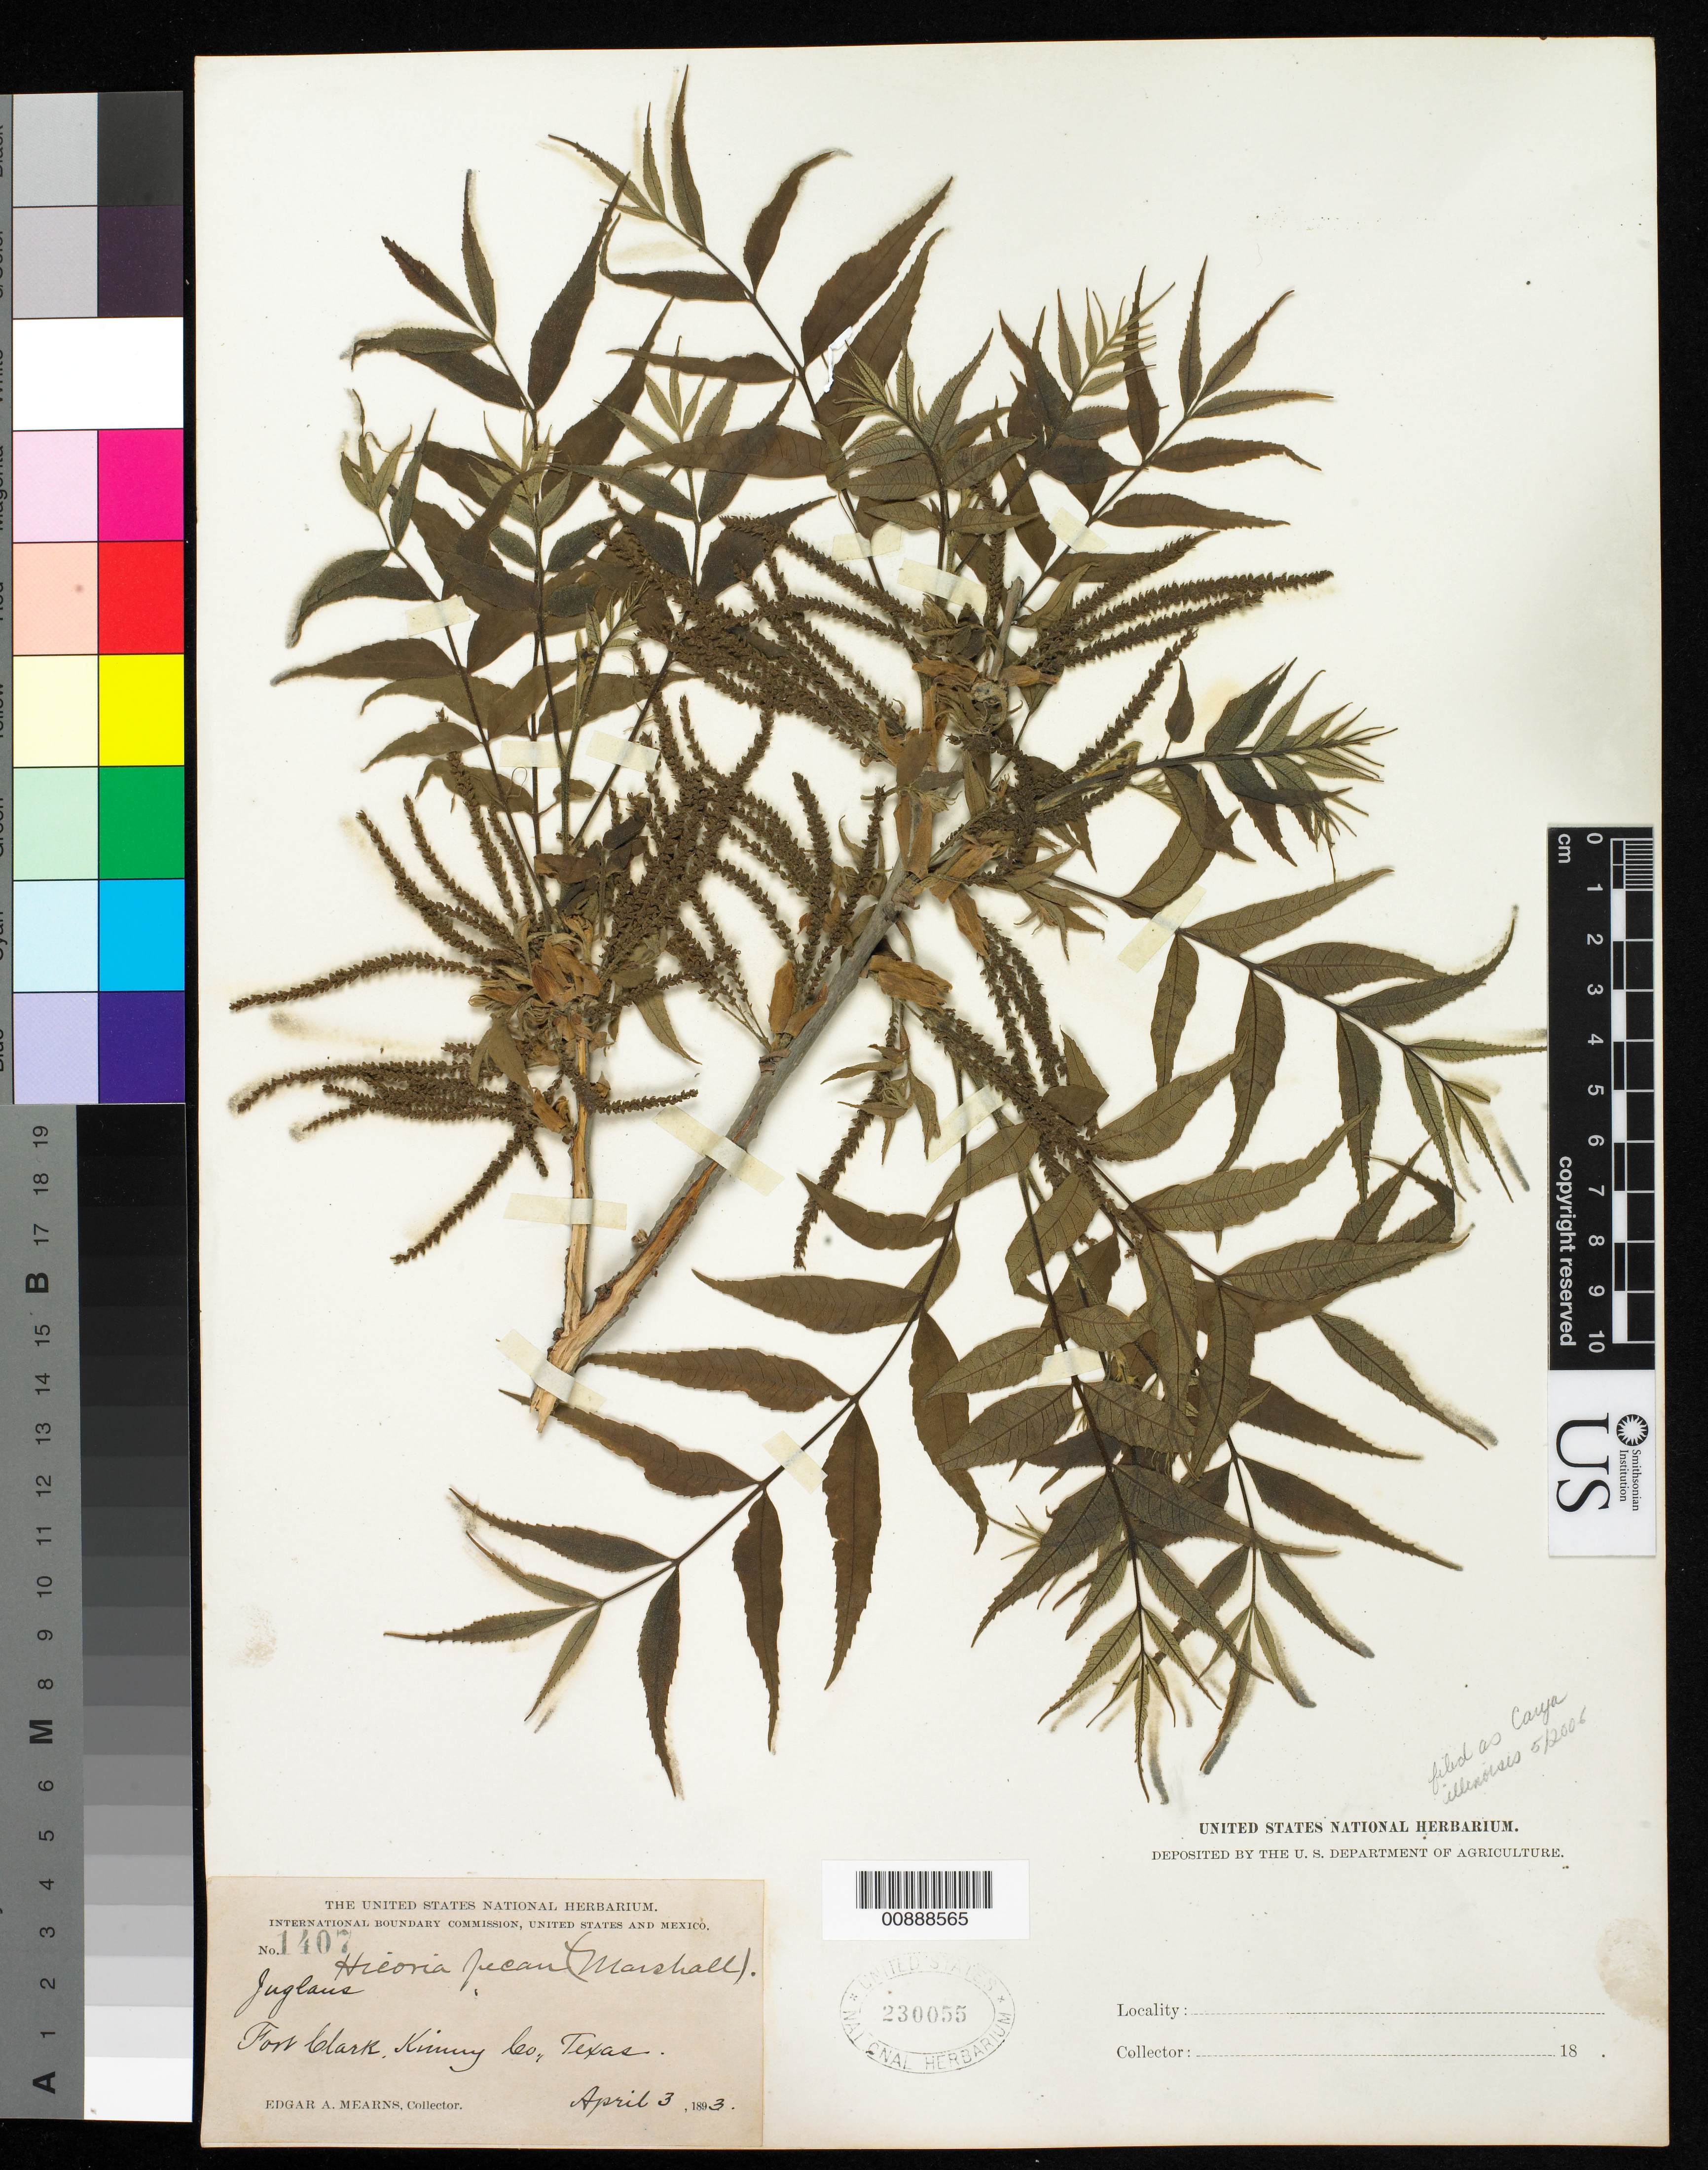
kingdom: Plantae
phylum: Tracheophyta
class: Magnoliopsida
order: Fagales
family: Juglandaceae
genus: Carya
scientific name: Carya illinoinensis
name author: (Wangenh.) K. Koch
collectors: E. A. Mearns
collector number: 1407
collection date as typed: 03 Apr 1893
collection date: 1893-04-03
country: United States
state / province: Texas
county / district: Kinney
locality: Fort Clark, Kinney County, Texas.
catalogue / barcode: US 230055